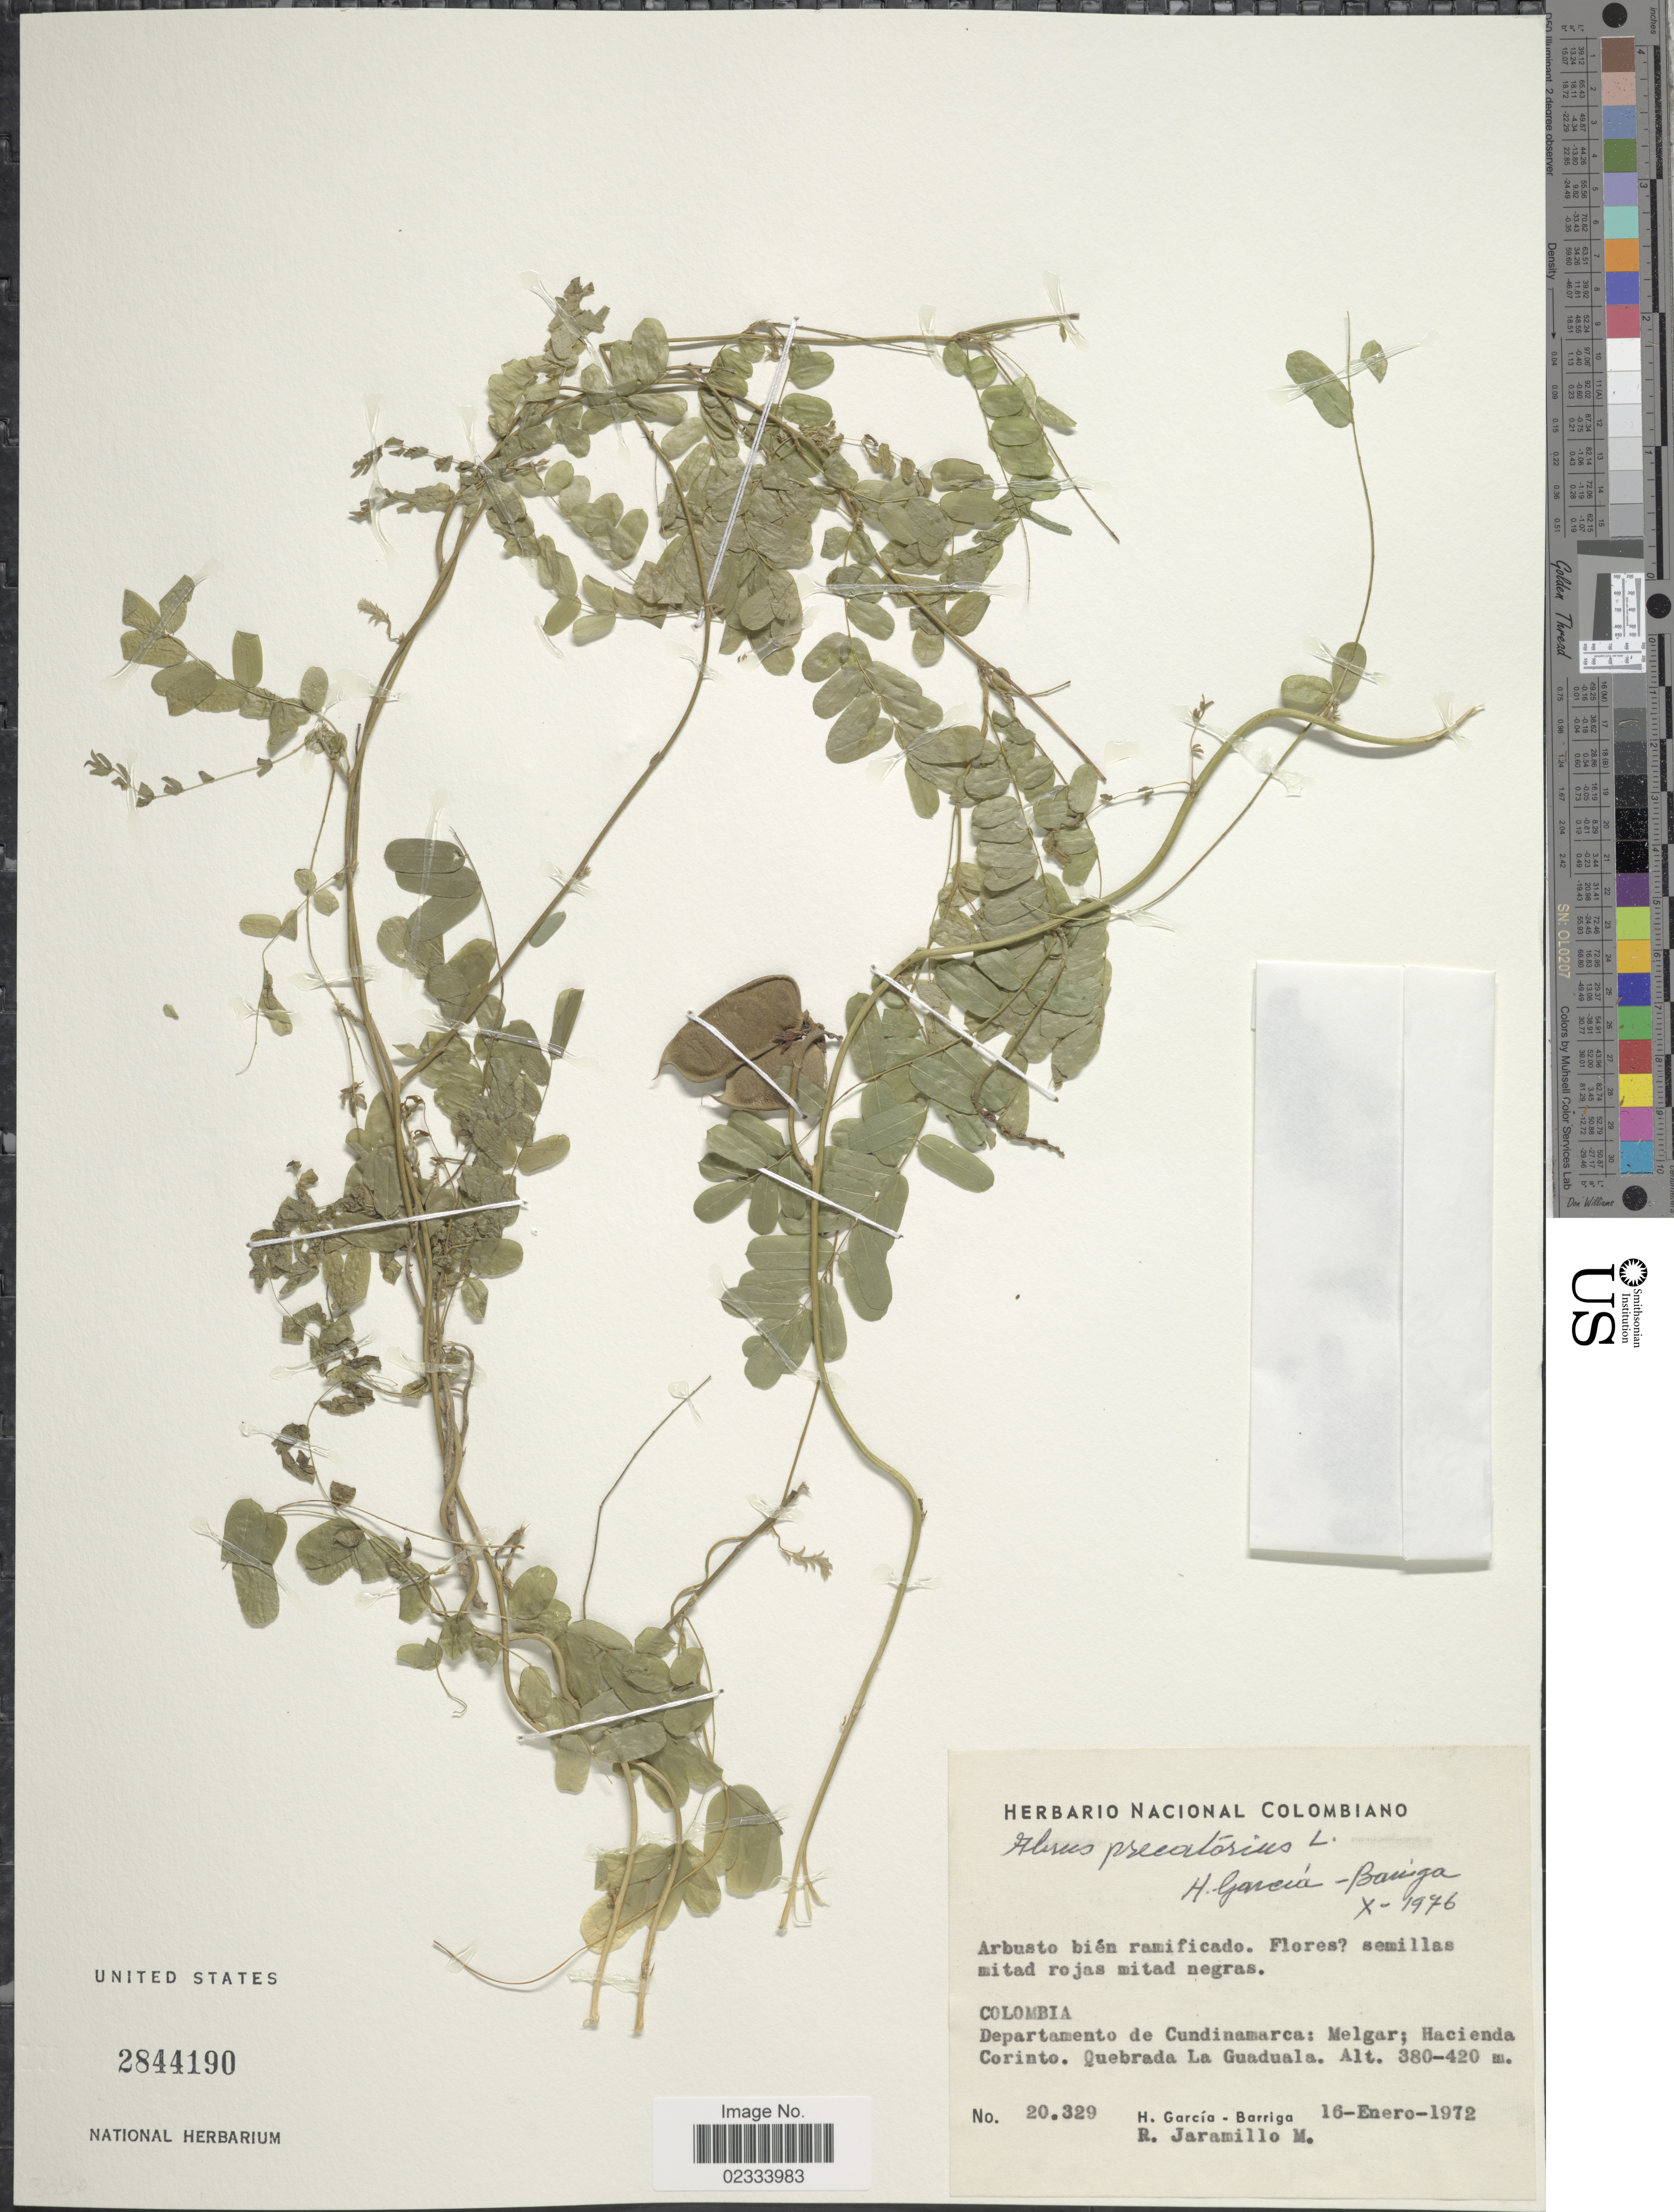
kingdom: Plantae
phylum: Tracheophyta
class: Magnoliopsida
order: Fabales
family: Fabaceae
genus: Abrus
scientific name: Abrus precatorius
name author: L.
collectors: H. García Barriga & R. Jaramillo M.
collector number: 20329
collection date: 1972-01-16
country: Colombia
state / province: Cundinamarca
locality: Melgar; Hacienda Corinto, Quebrada La Guaduala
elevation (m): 380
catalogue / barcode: US 2844190